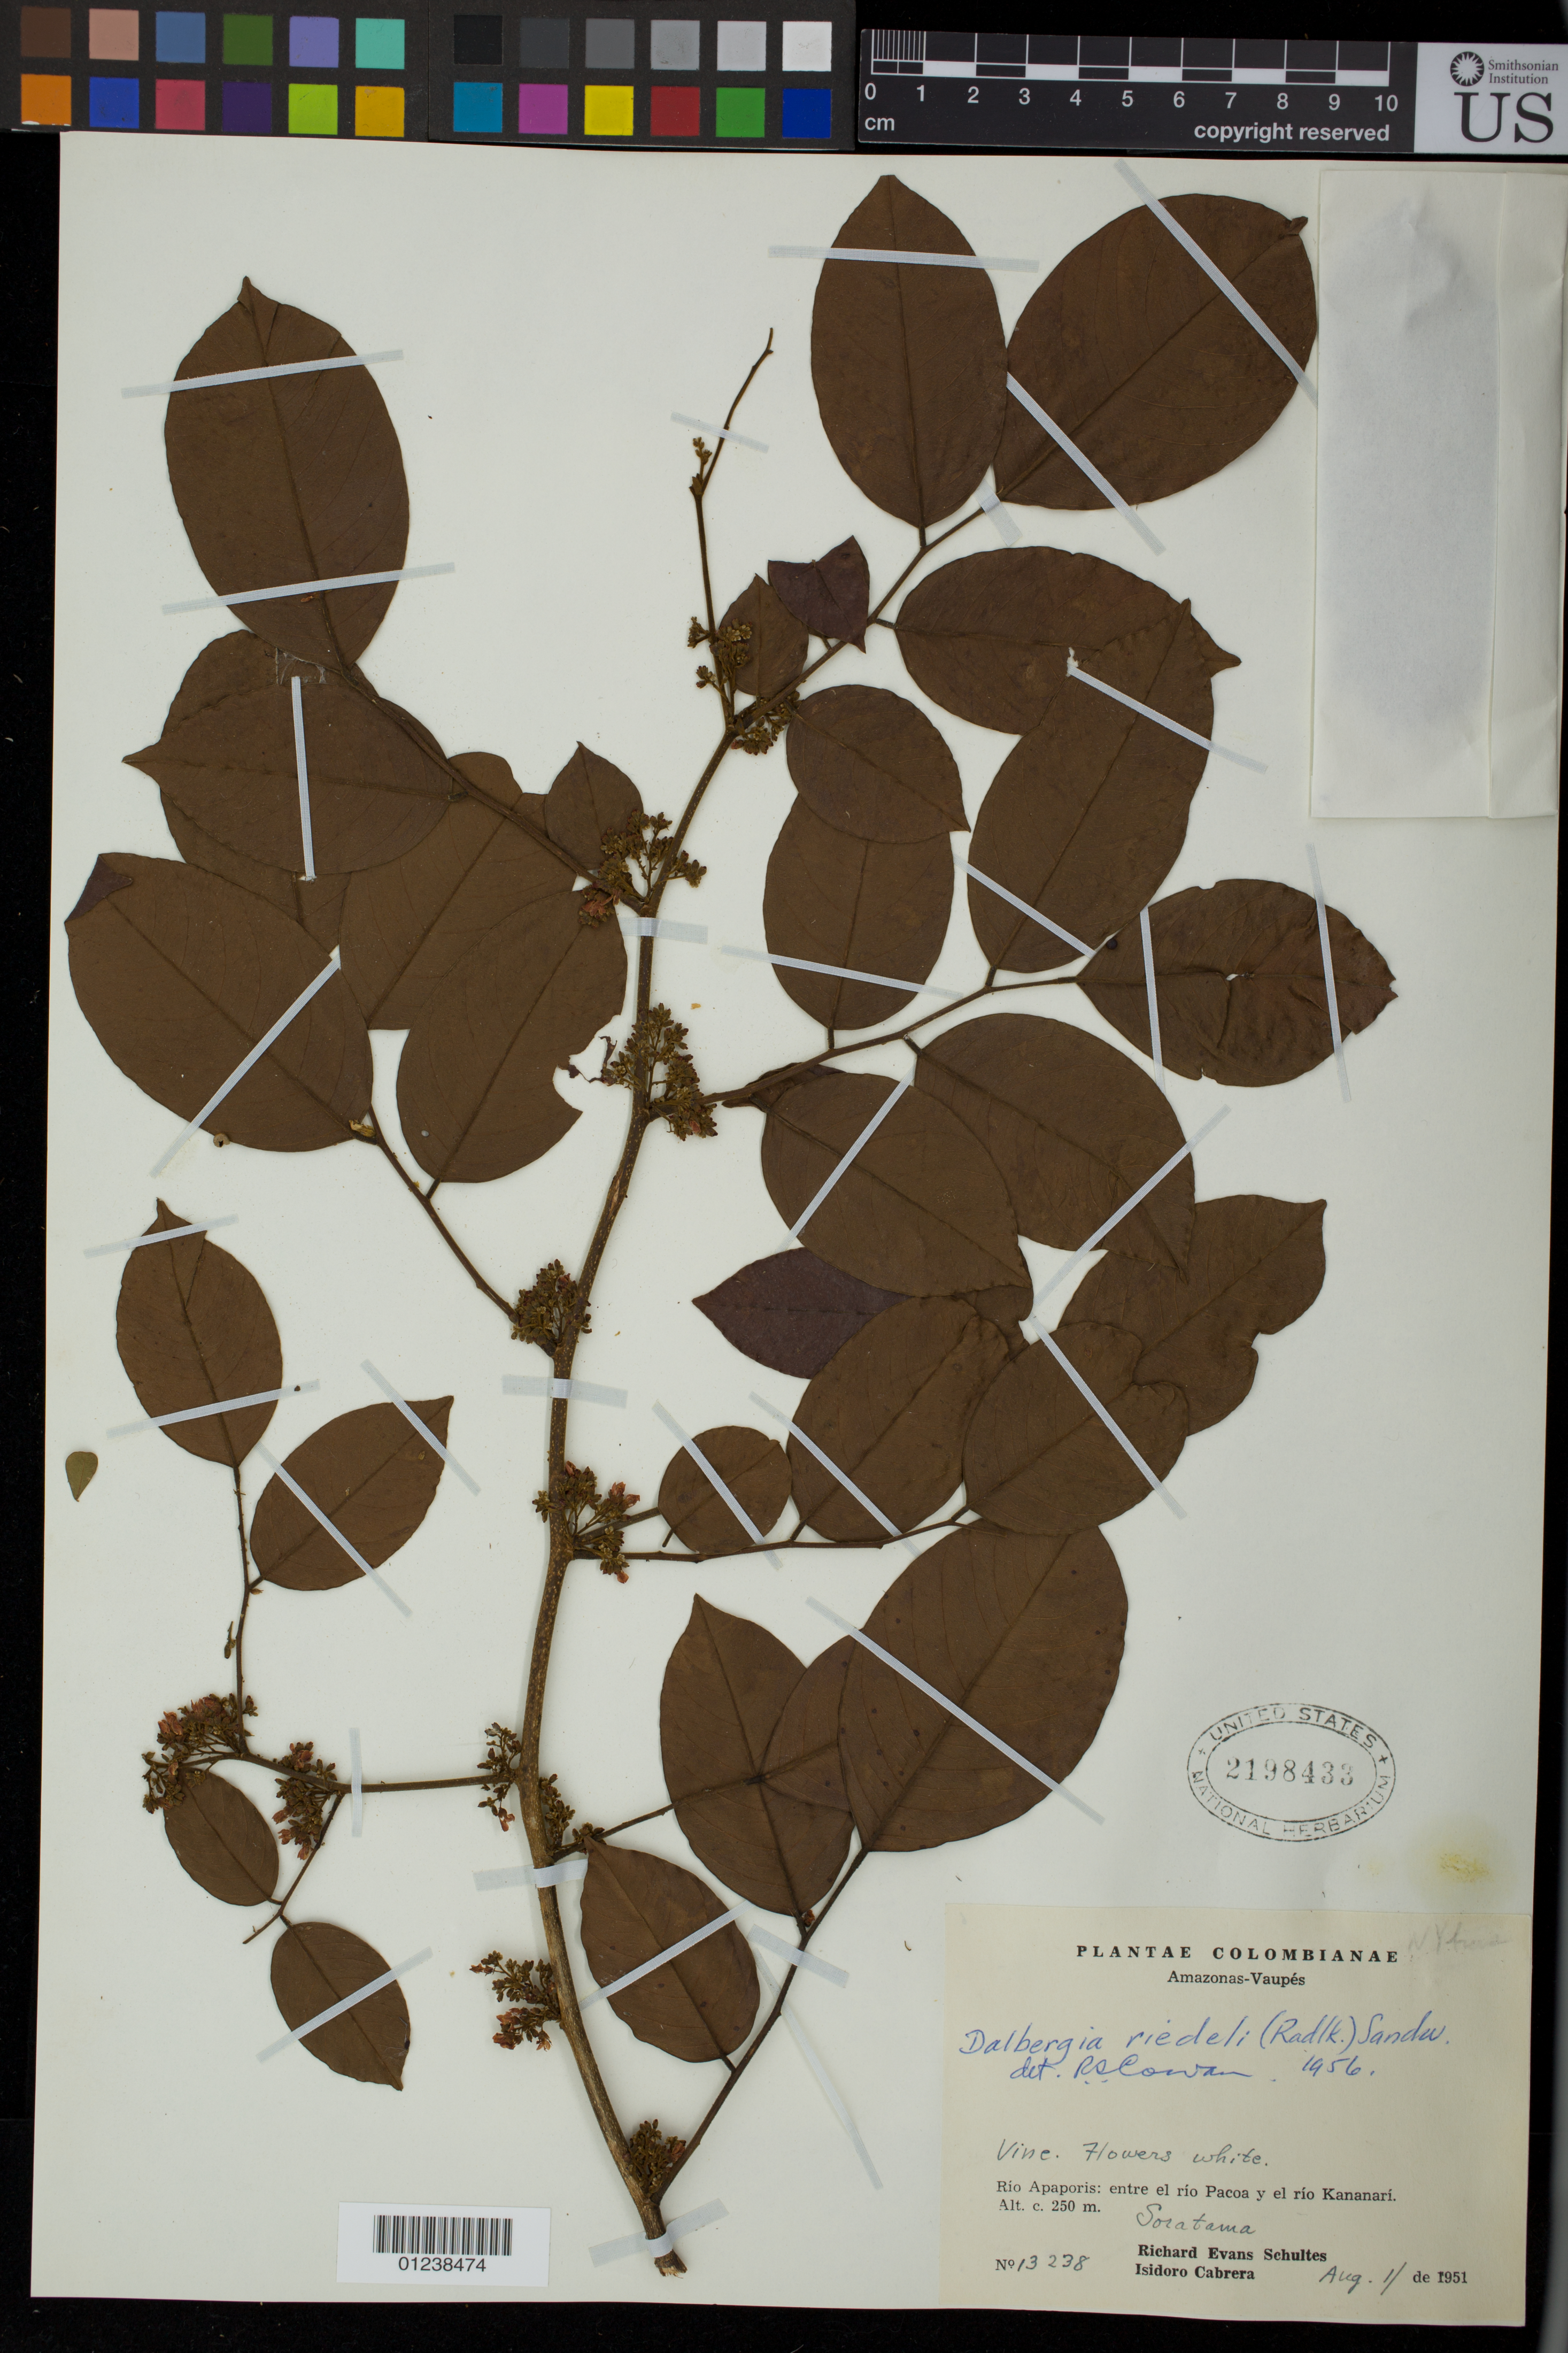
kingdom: Plantae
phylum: Tracheophyta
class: Magnoliopsida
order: Fabales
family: Fabaceae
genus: Dalbergia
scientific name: Dalbergia riedelii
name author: (Benth.) Sandwith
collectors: R. E. Schultes & I. Cabrera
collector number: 13238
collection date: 1951-08-11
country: Colombia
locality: Amazonas-Vaupes. Rio Apaporis entre el rio Pacoa y el rio Kananari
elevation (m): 250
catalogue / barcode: US 2198433